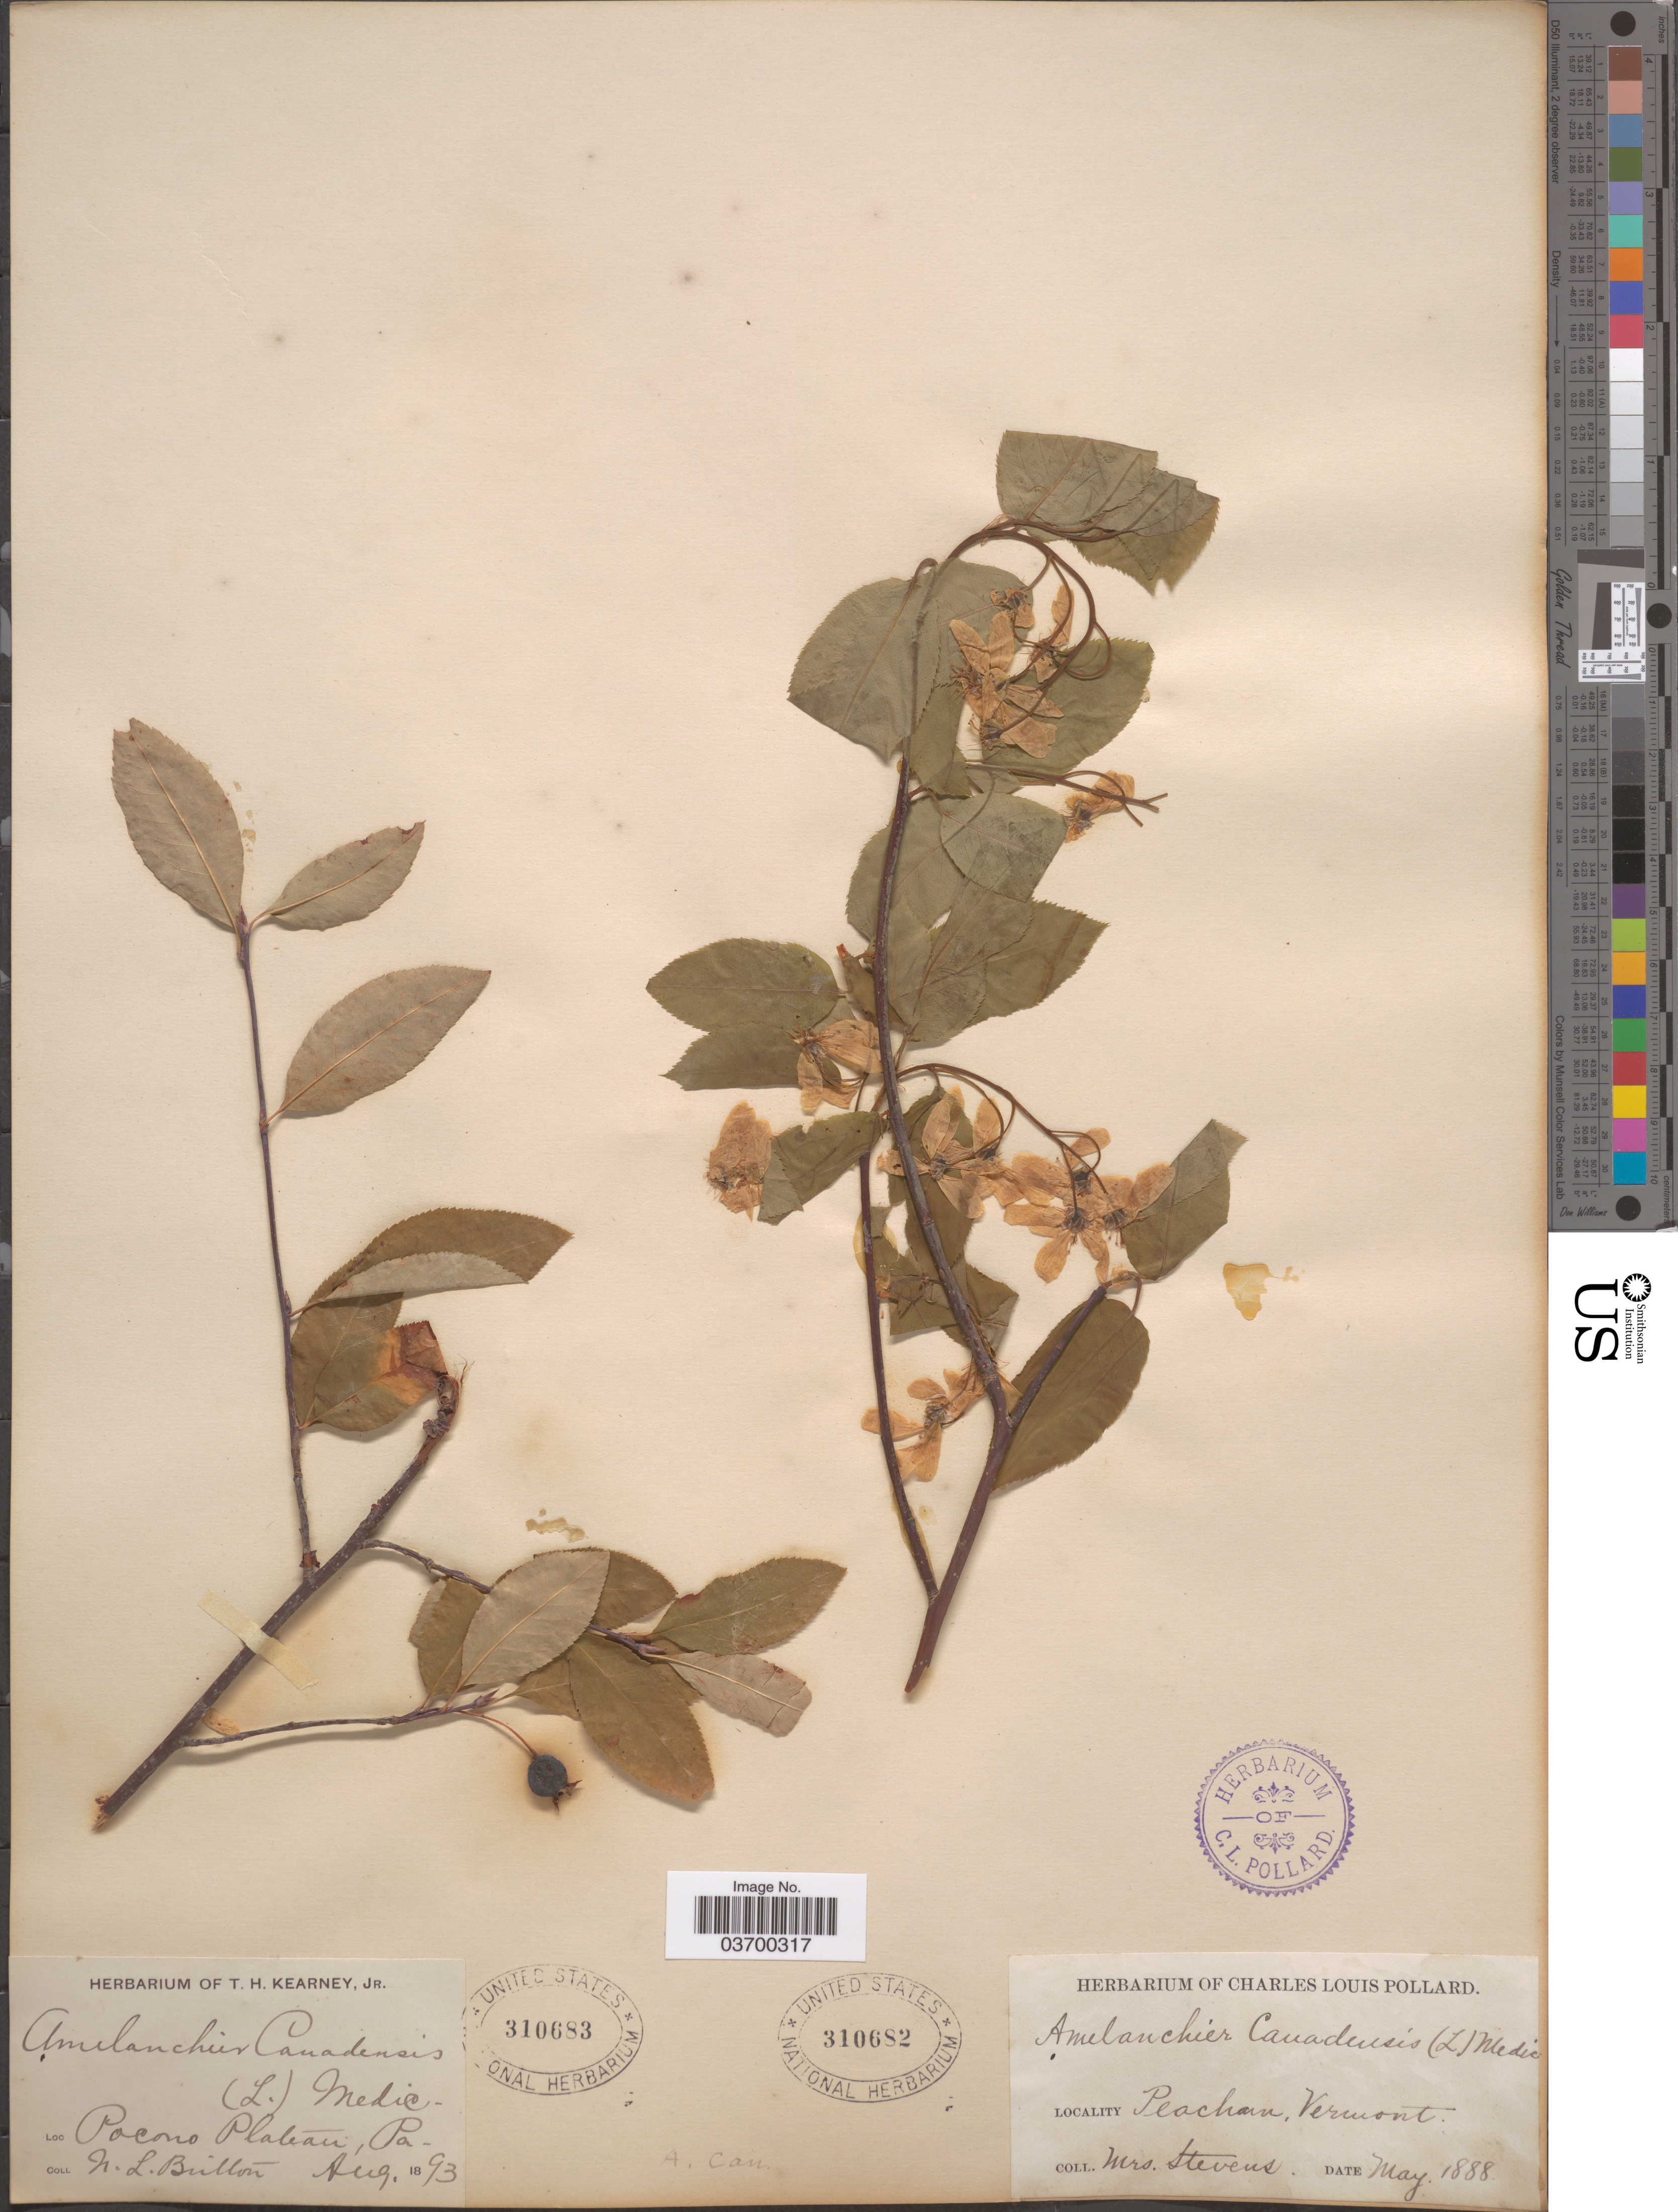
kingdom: Plantae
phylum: Tracheophyta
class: Magnoliopsida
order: Rosales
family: Rosaceae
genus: Amelanchier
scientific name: Amelanchier canadensis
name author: (L.) Medic.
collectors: N. Britton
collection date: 1893-08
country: United States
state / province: Pennsylvania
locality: Pocono Plateau.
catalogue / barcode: US 310683-2